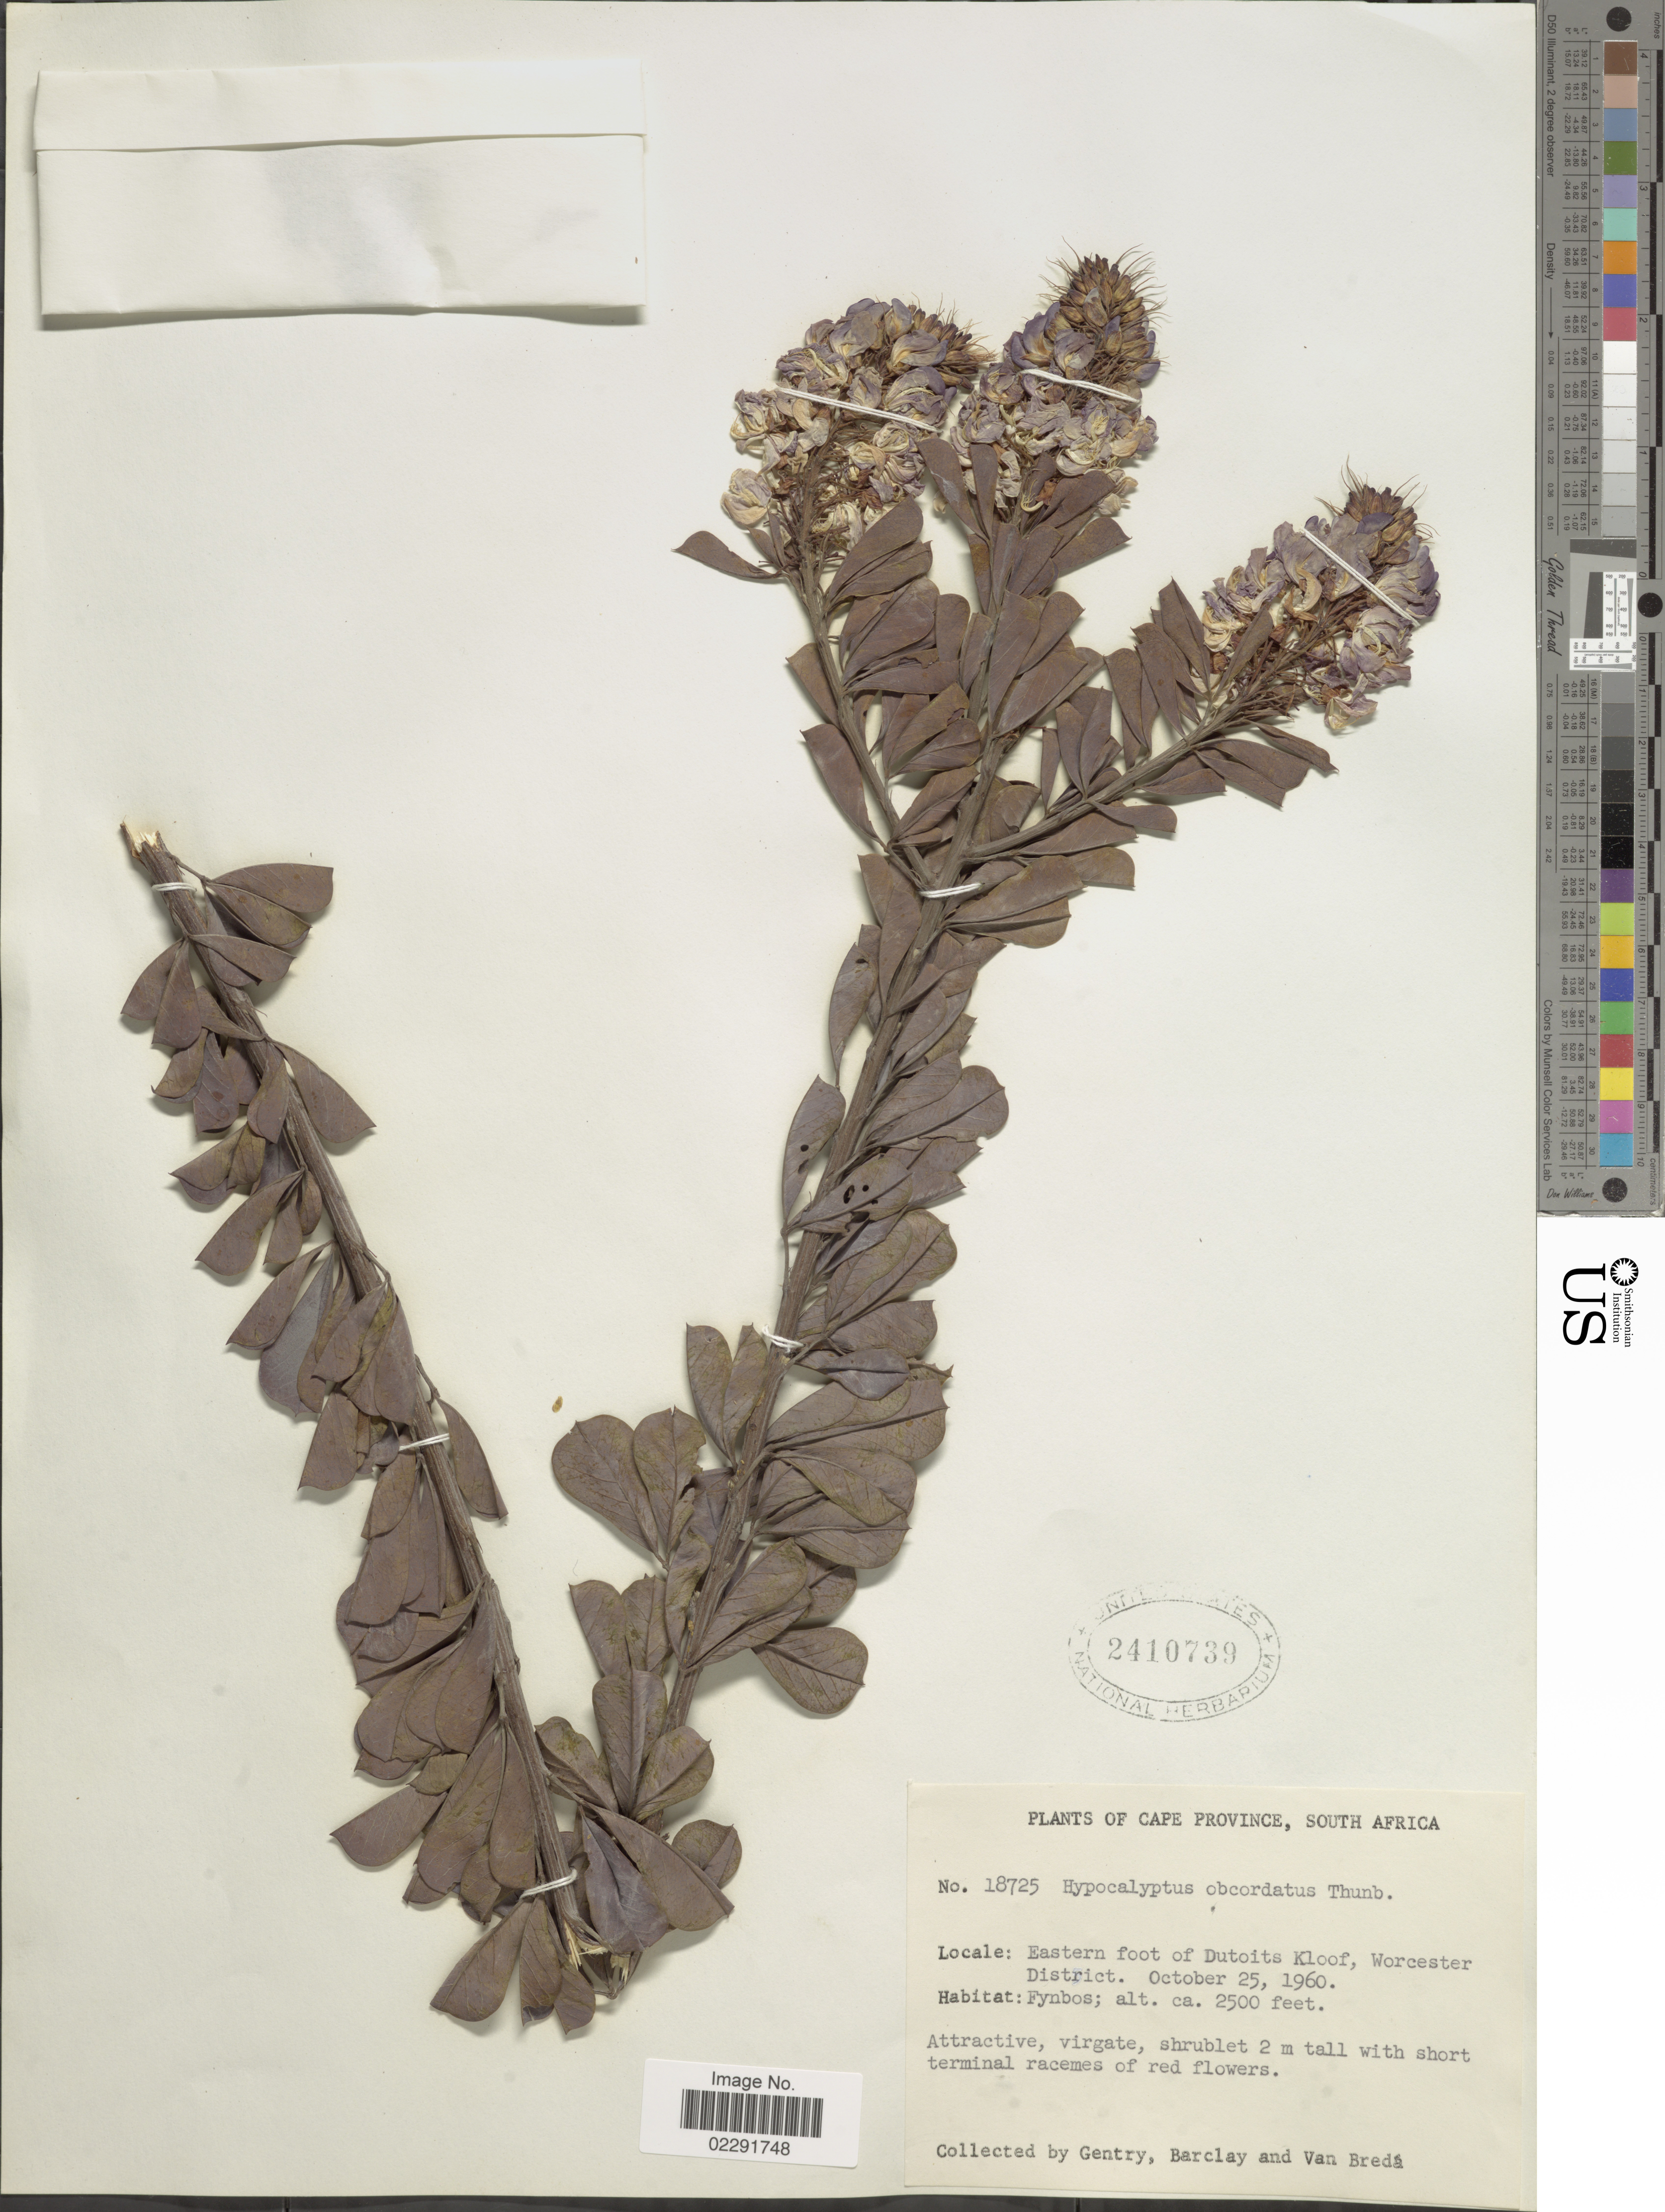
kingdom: Plantae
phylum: Tracheophyta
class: Magnoliopsida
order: Fabales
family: Fabaceae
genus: Hypocalyptus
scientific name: Hypocalyptus sophoroides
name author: (P.J. Bergius) Baill.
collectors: Gentry, --, -- Barclay & Van Bredá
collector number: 18725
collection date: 1960-10-25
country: South Africa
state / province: Western Cape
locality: Eastern foot of Dutoits Kloof, Worcester District.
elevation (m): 762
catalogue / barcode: US 2410739